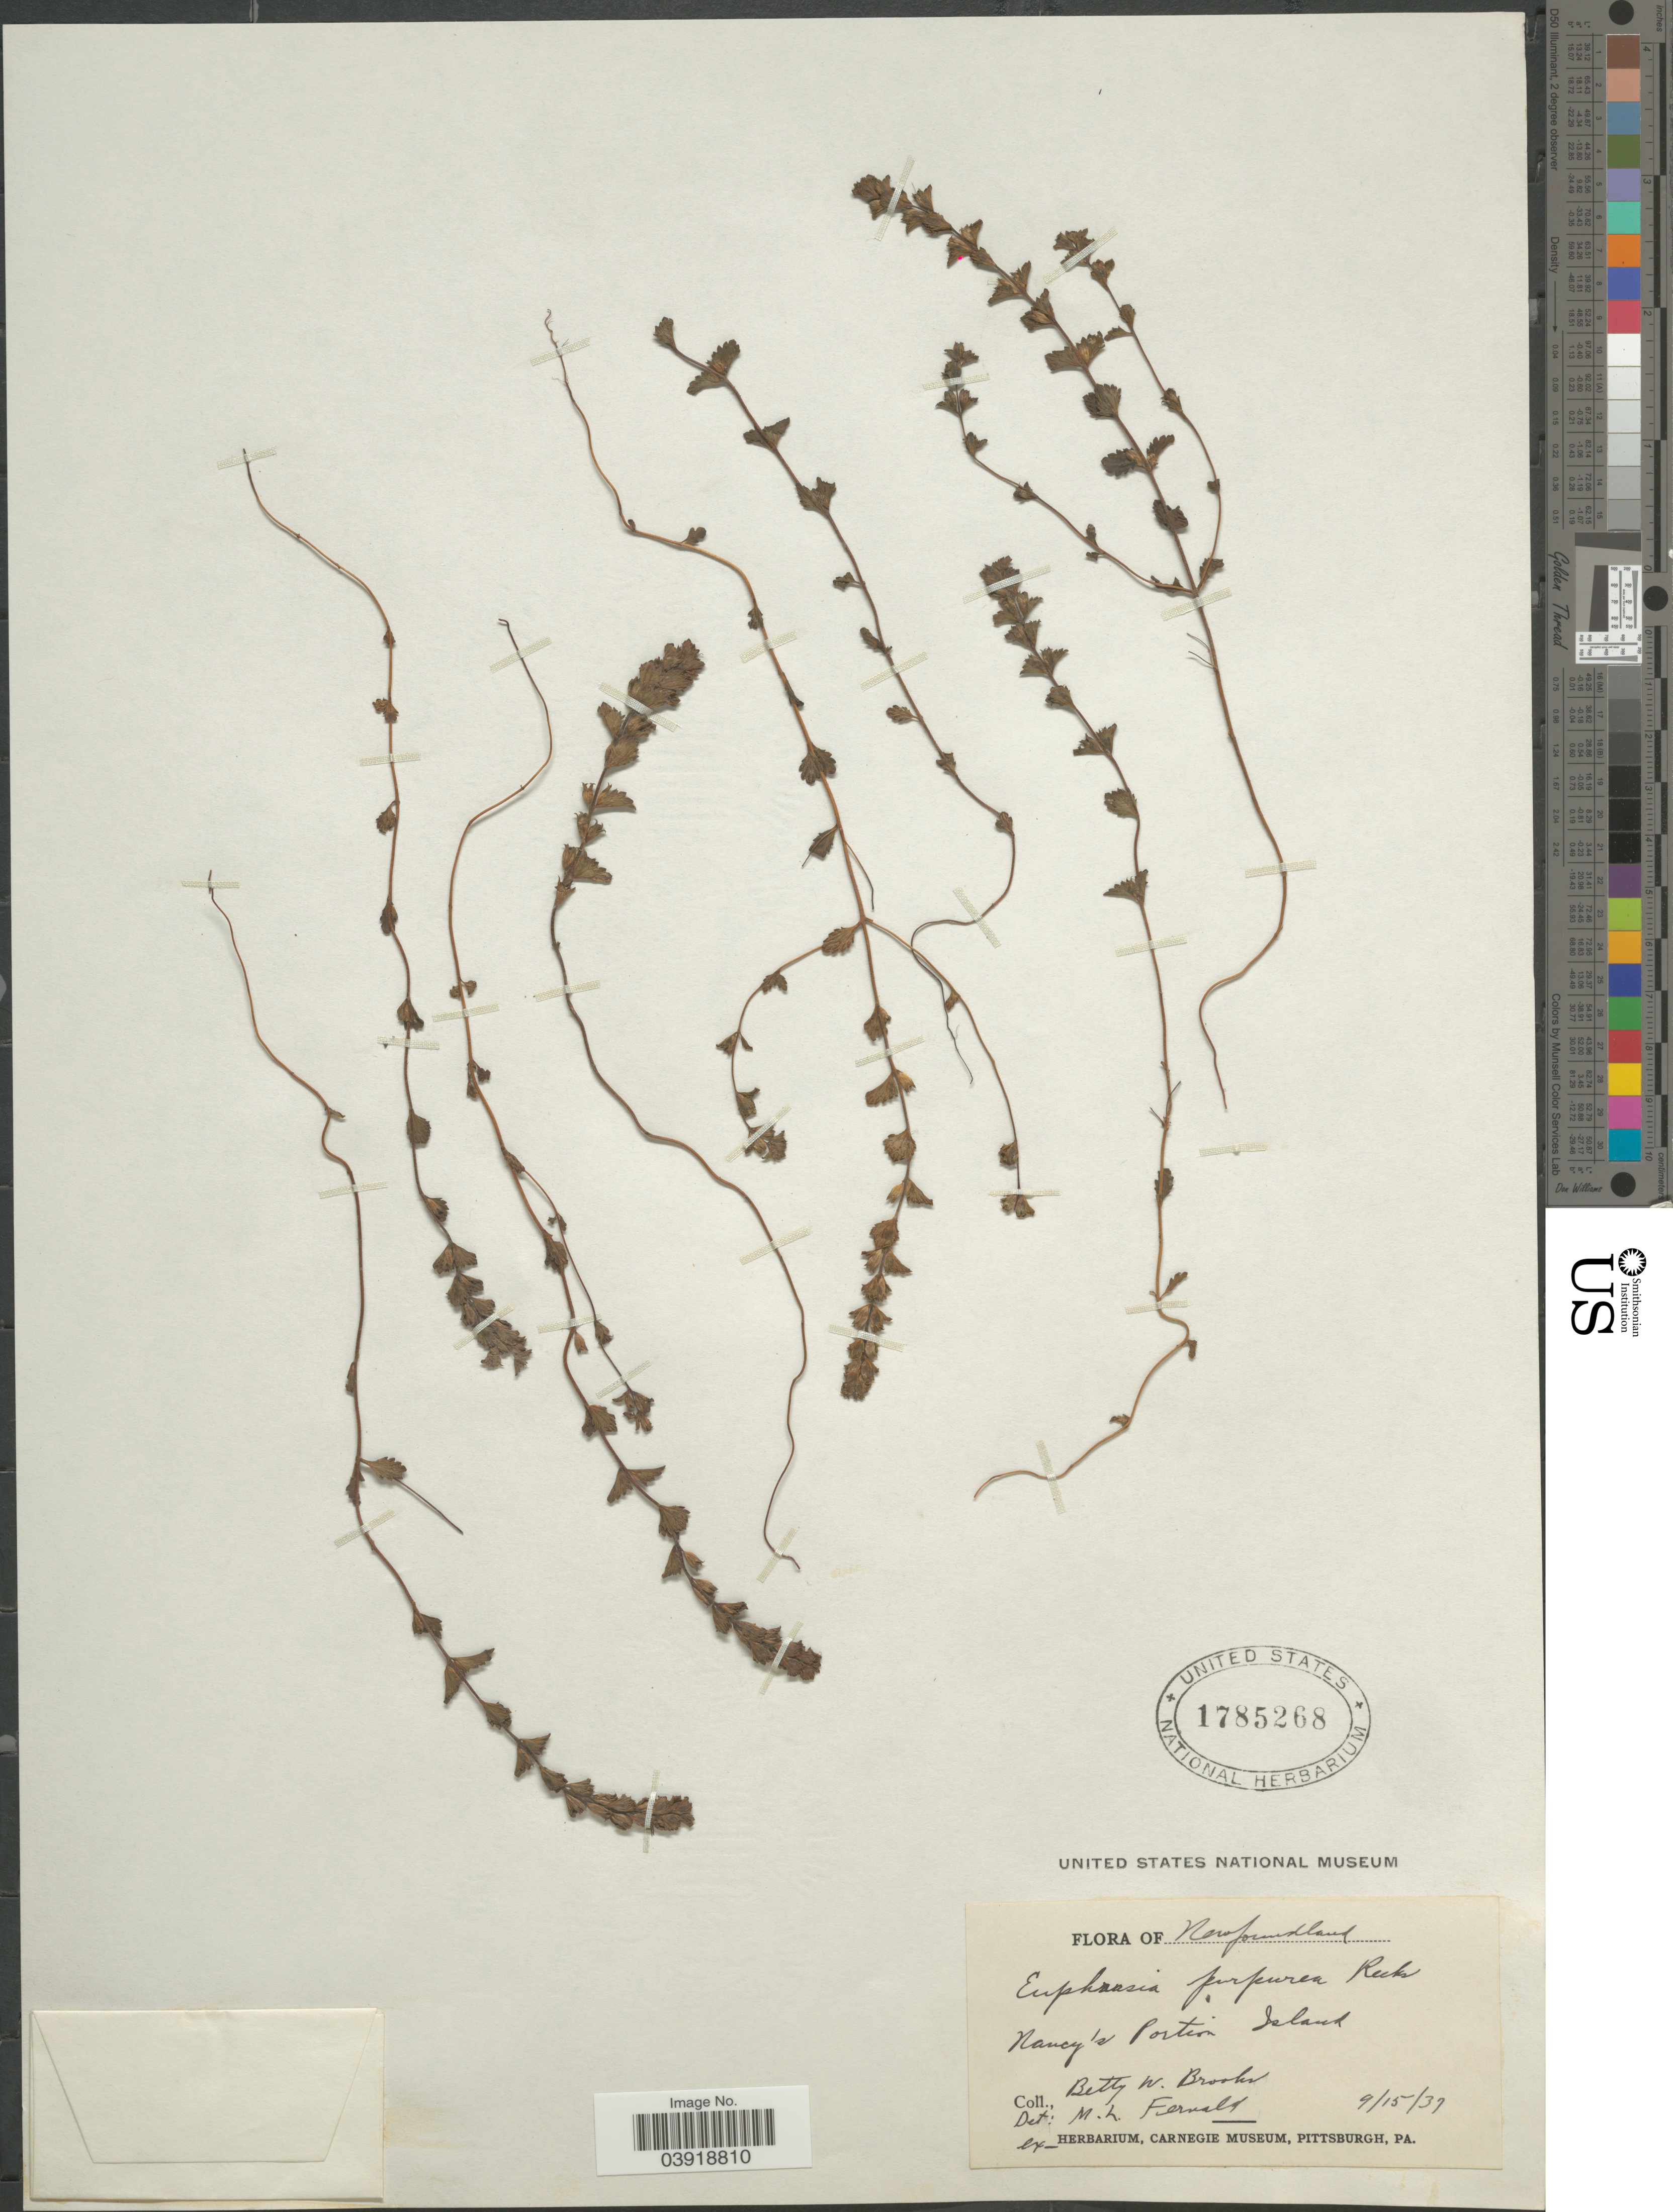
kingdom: Plantae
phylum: Tracheophyta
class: Magnoliopsida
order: Lamiales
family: Orobanchaceae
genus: Euphrasia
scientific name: Euphrasia purpurea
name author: Reeks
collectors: B. Brooks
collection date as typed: Transcribed d/m/y: 15/9/37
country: Canada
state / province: Newfoundland and Labrador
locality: Nancy's Portion Island.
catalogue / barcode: US 1785268